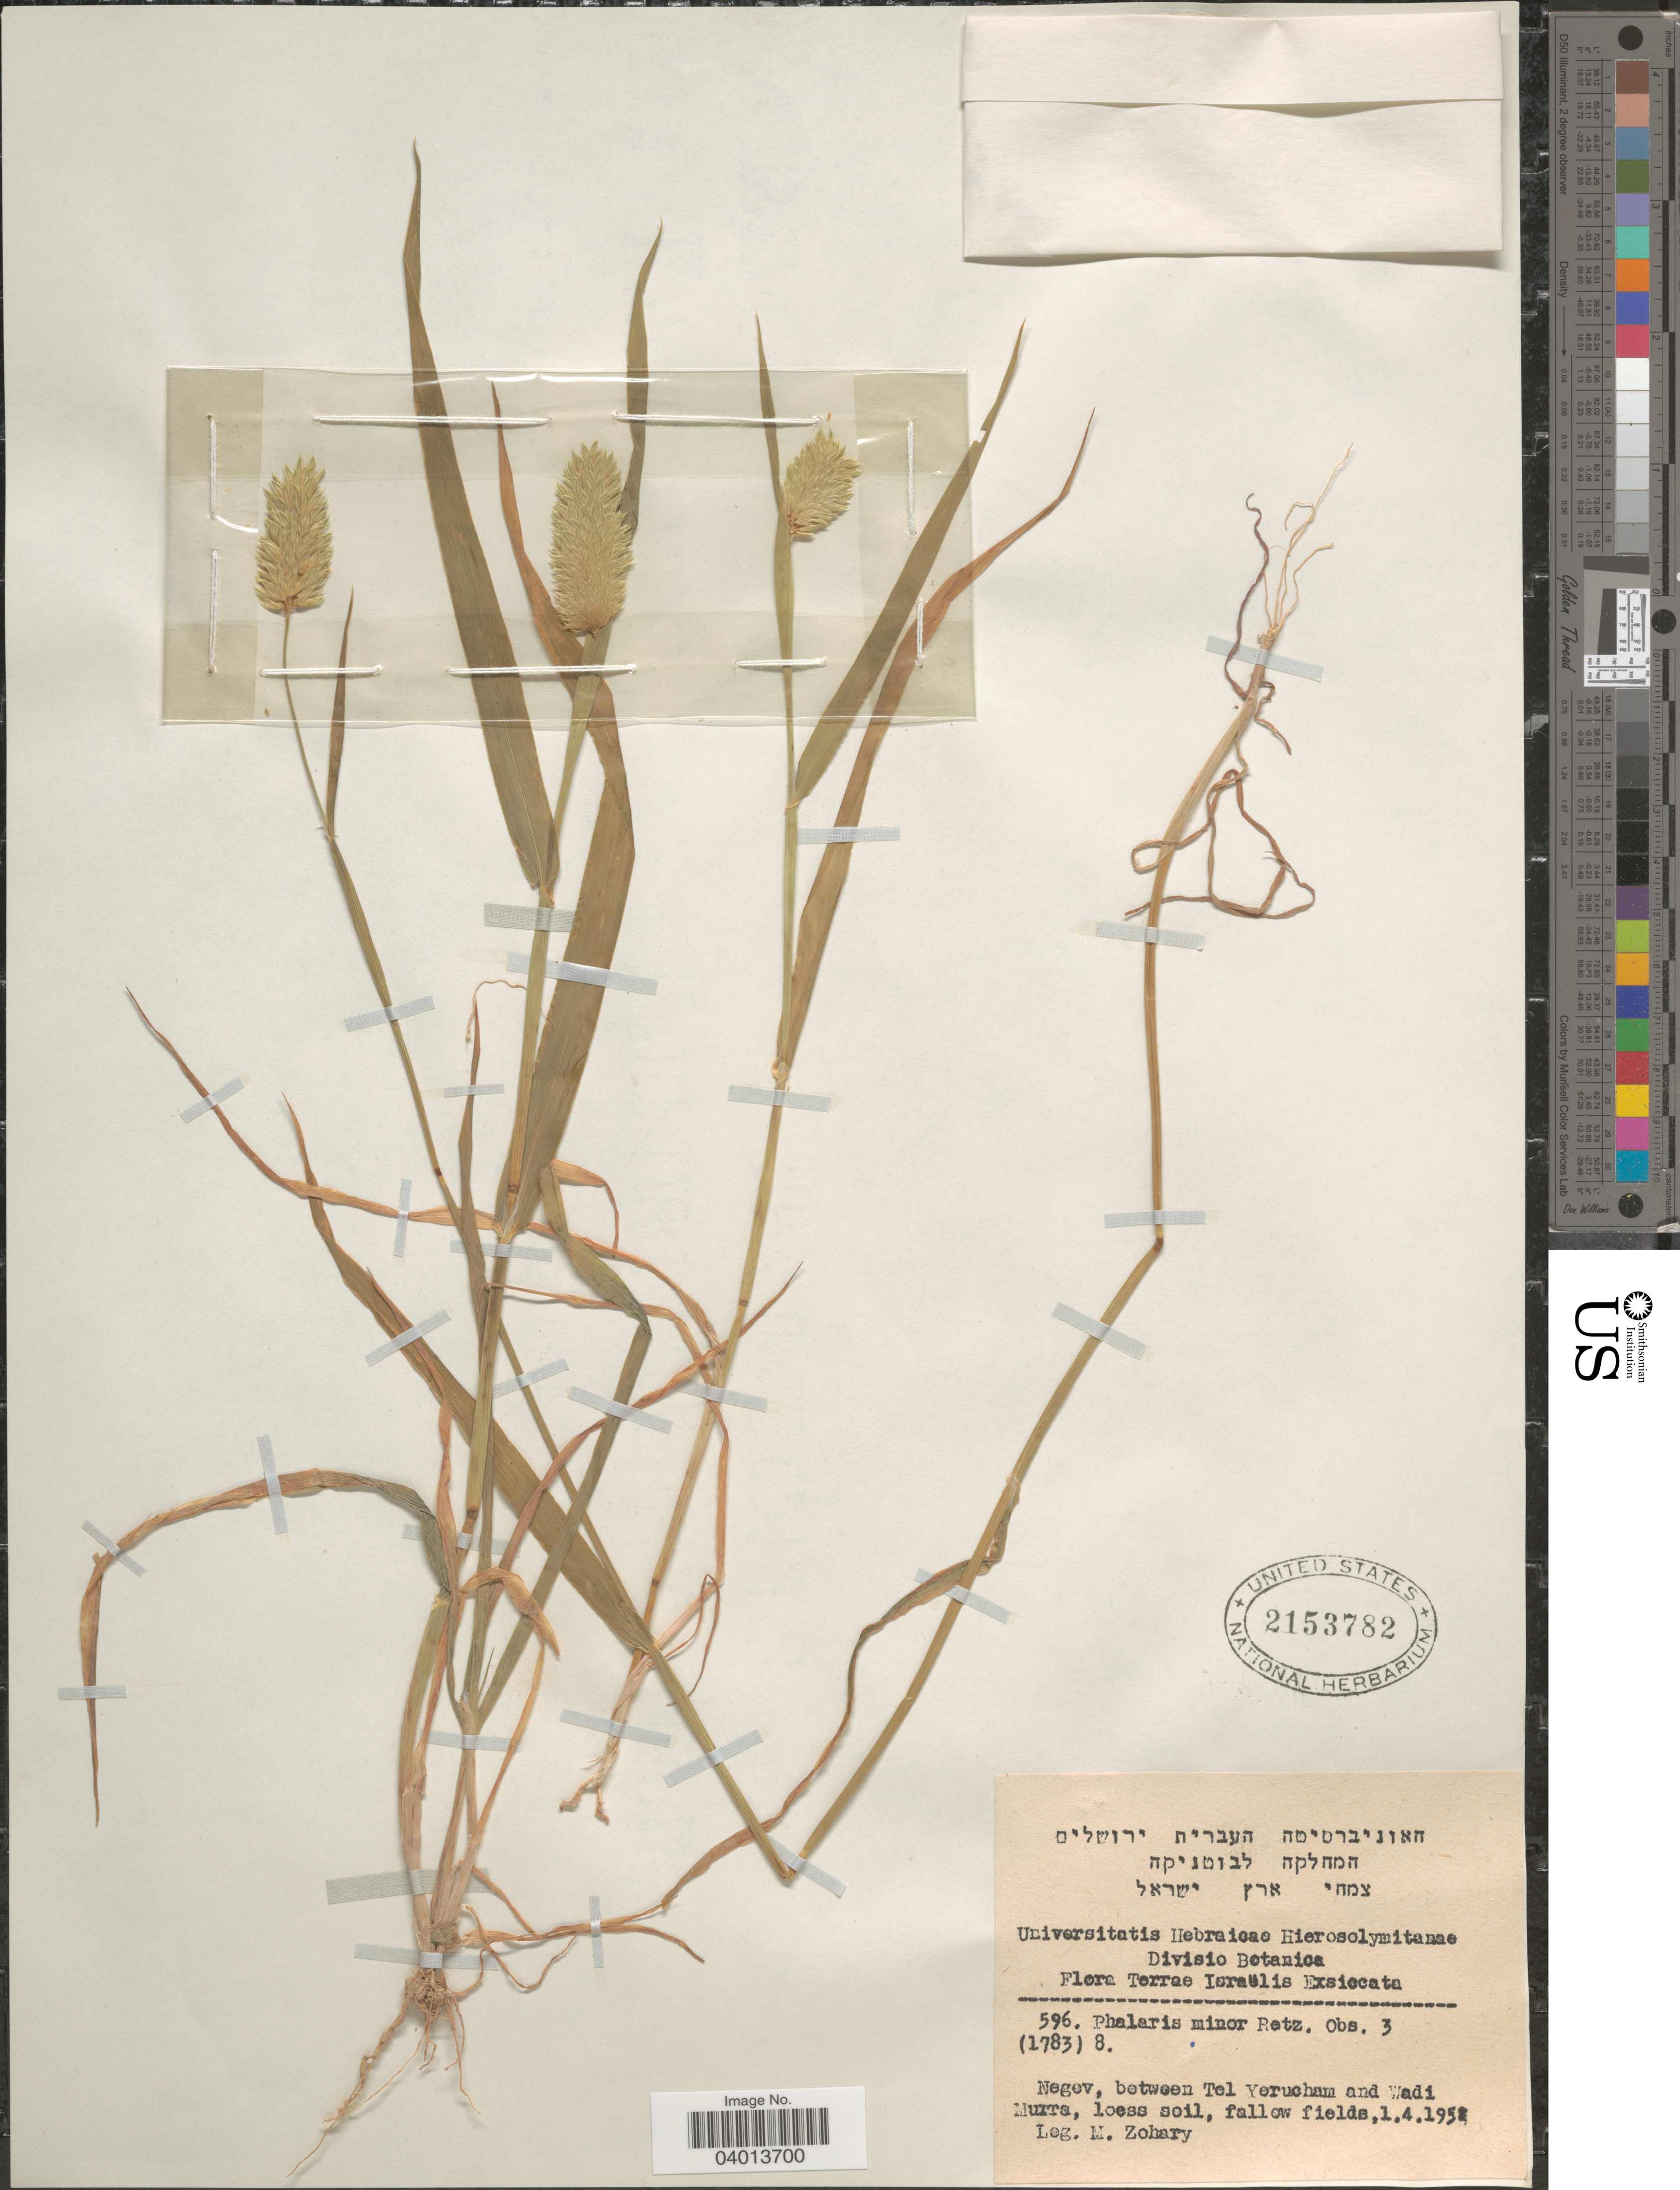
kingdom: Plantae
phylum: Tracheophyta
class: Liliopsida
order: Poales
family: Poaceae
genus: Phalaris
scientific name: Phalaris minor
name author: Retz.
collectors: M. Zohary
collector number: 596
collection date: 1952-04-01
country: Israel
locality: Terrae Israëlis. Negev, between Tel Yerucham and Wadi Murra.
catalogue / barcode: US 2153782